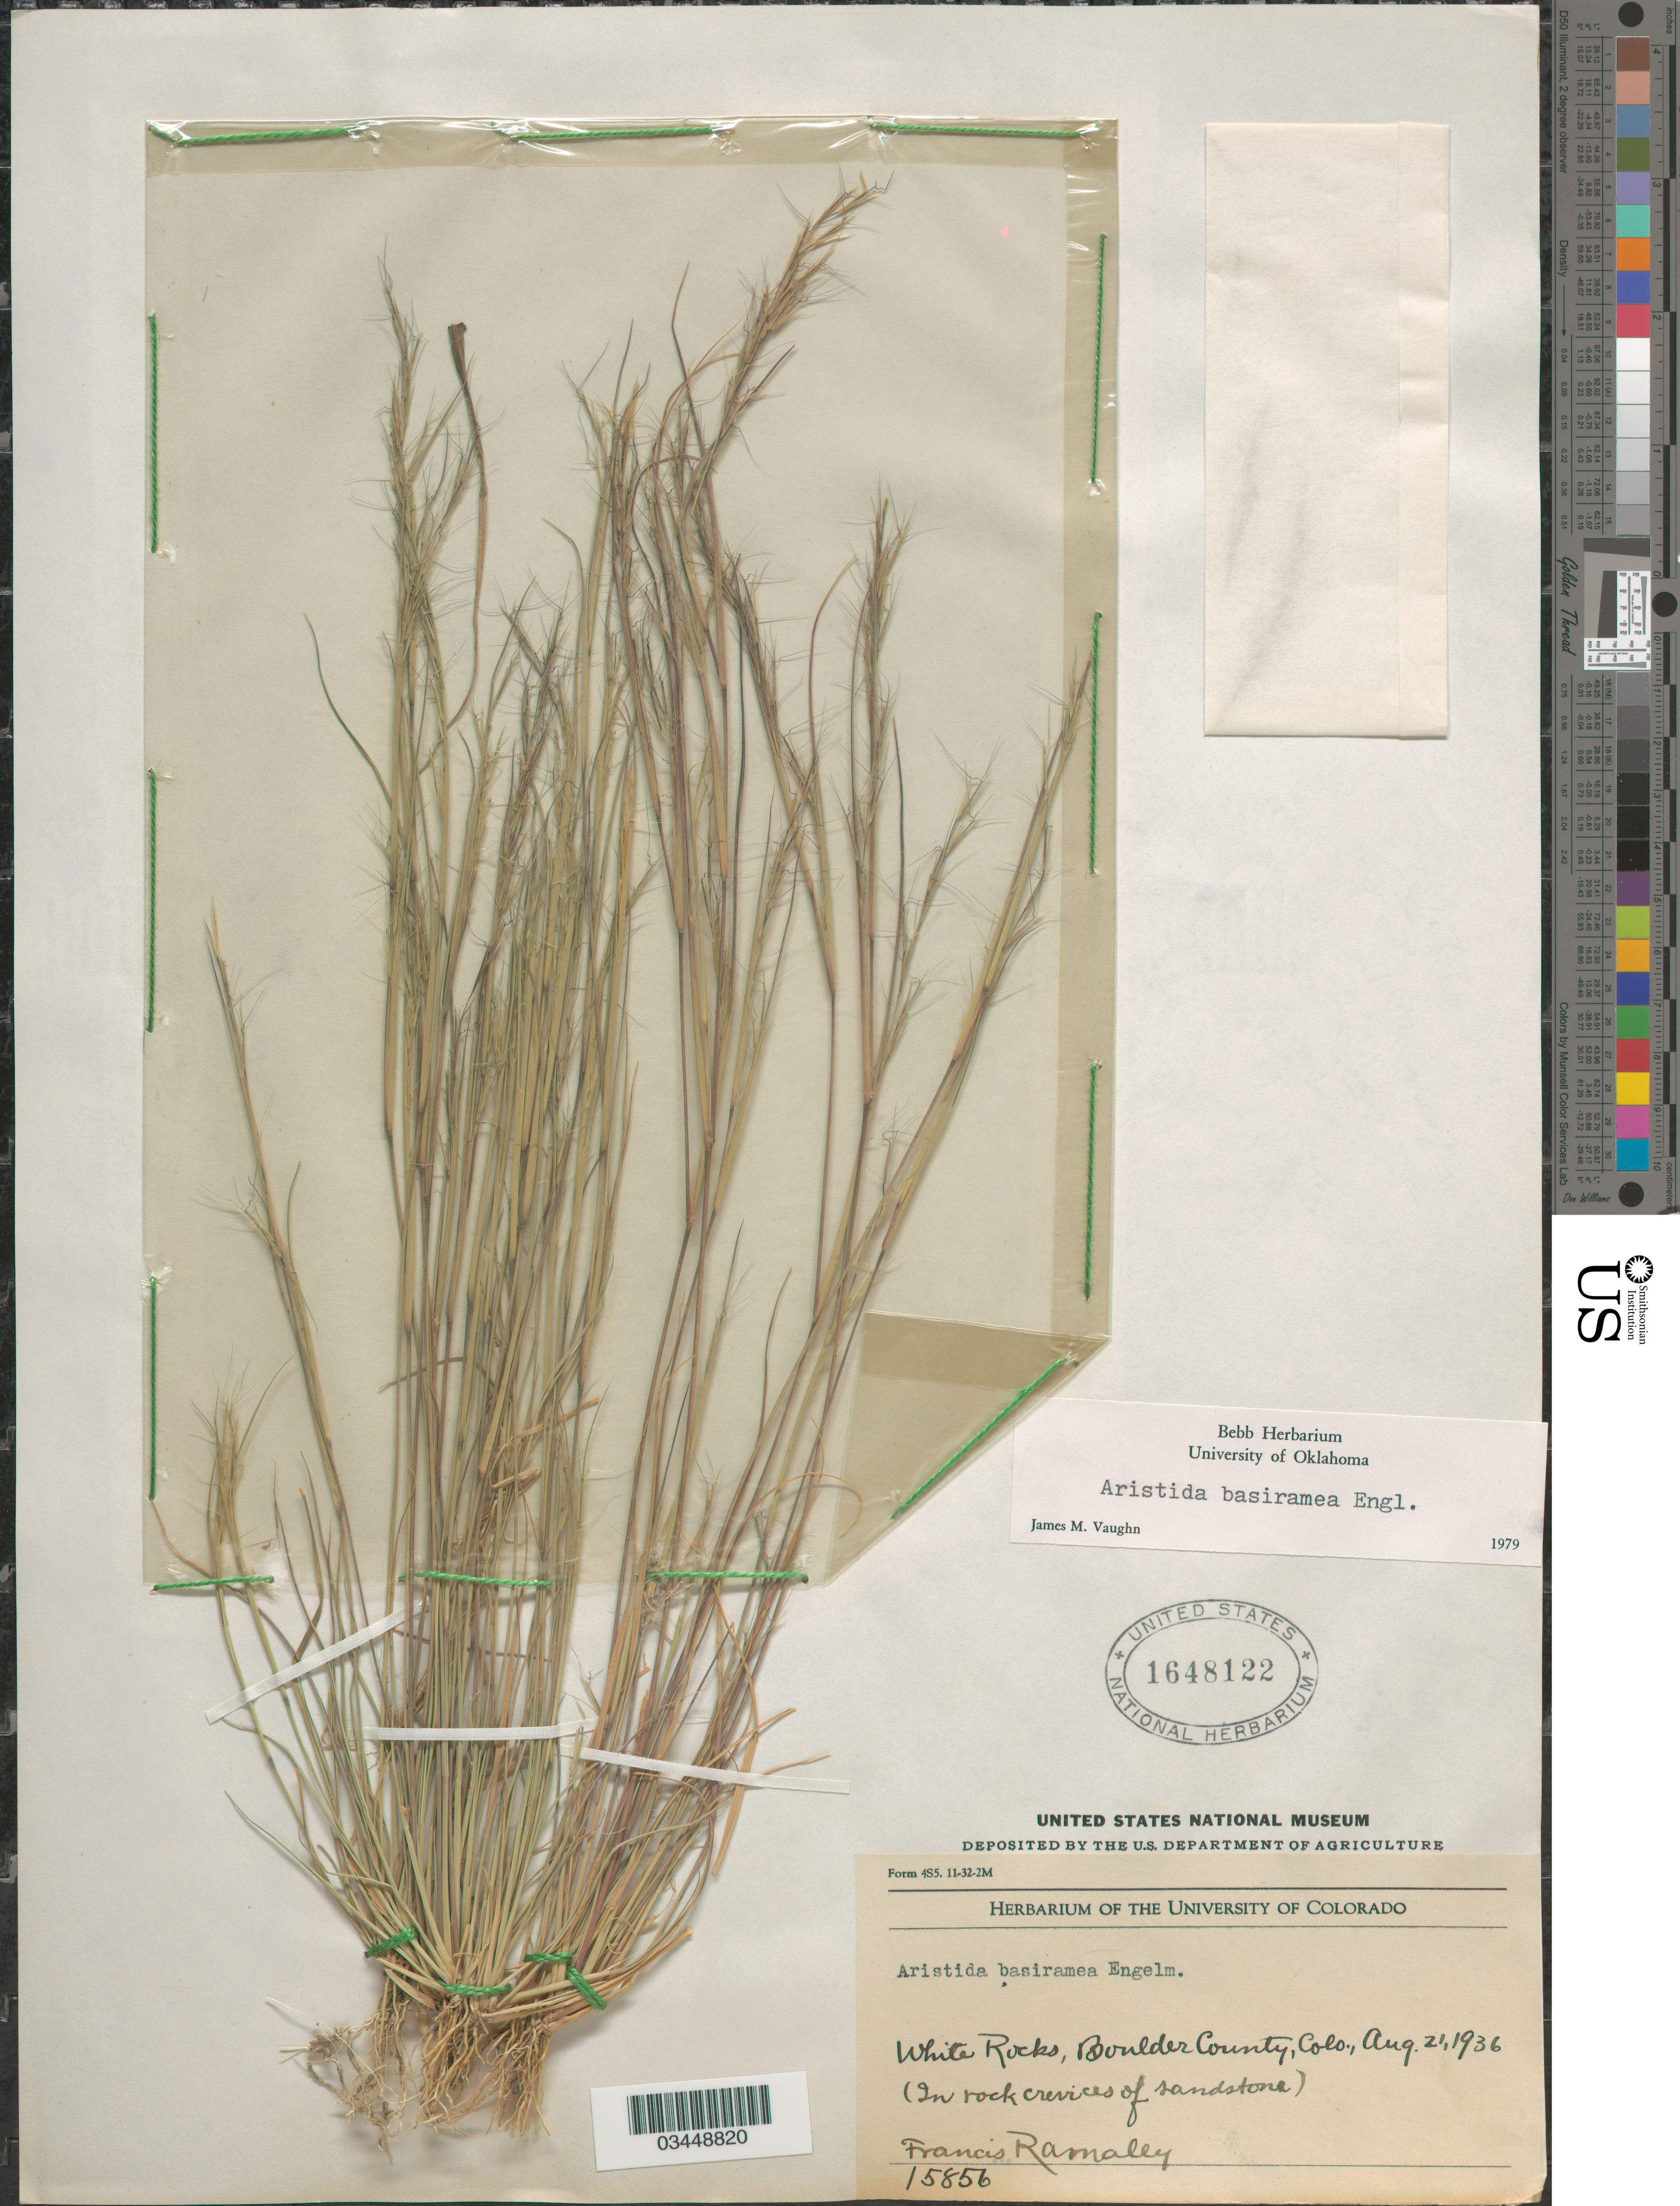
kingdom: Plantae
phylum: Tracheophyta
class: Liliopsida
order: Poales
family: Poaceae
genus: Aristida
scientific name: Aristida basiramea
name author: Engelm. ex Vasey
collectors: F. Ramaley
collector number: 15856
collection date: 1936-08-21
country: United States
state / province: Colorado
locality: White Rocks, Boulder County. (In rock crevices of sandstone).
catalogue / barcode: US 1648122